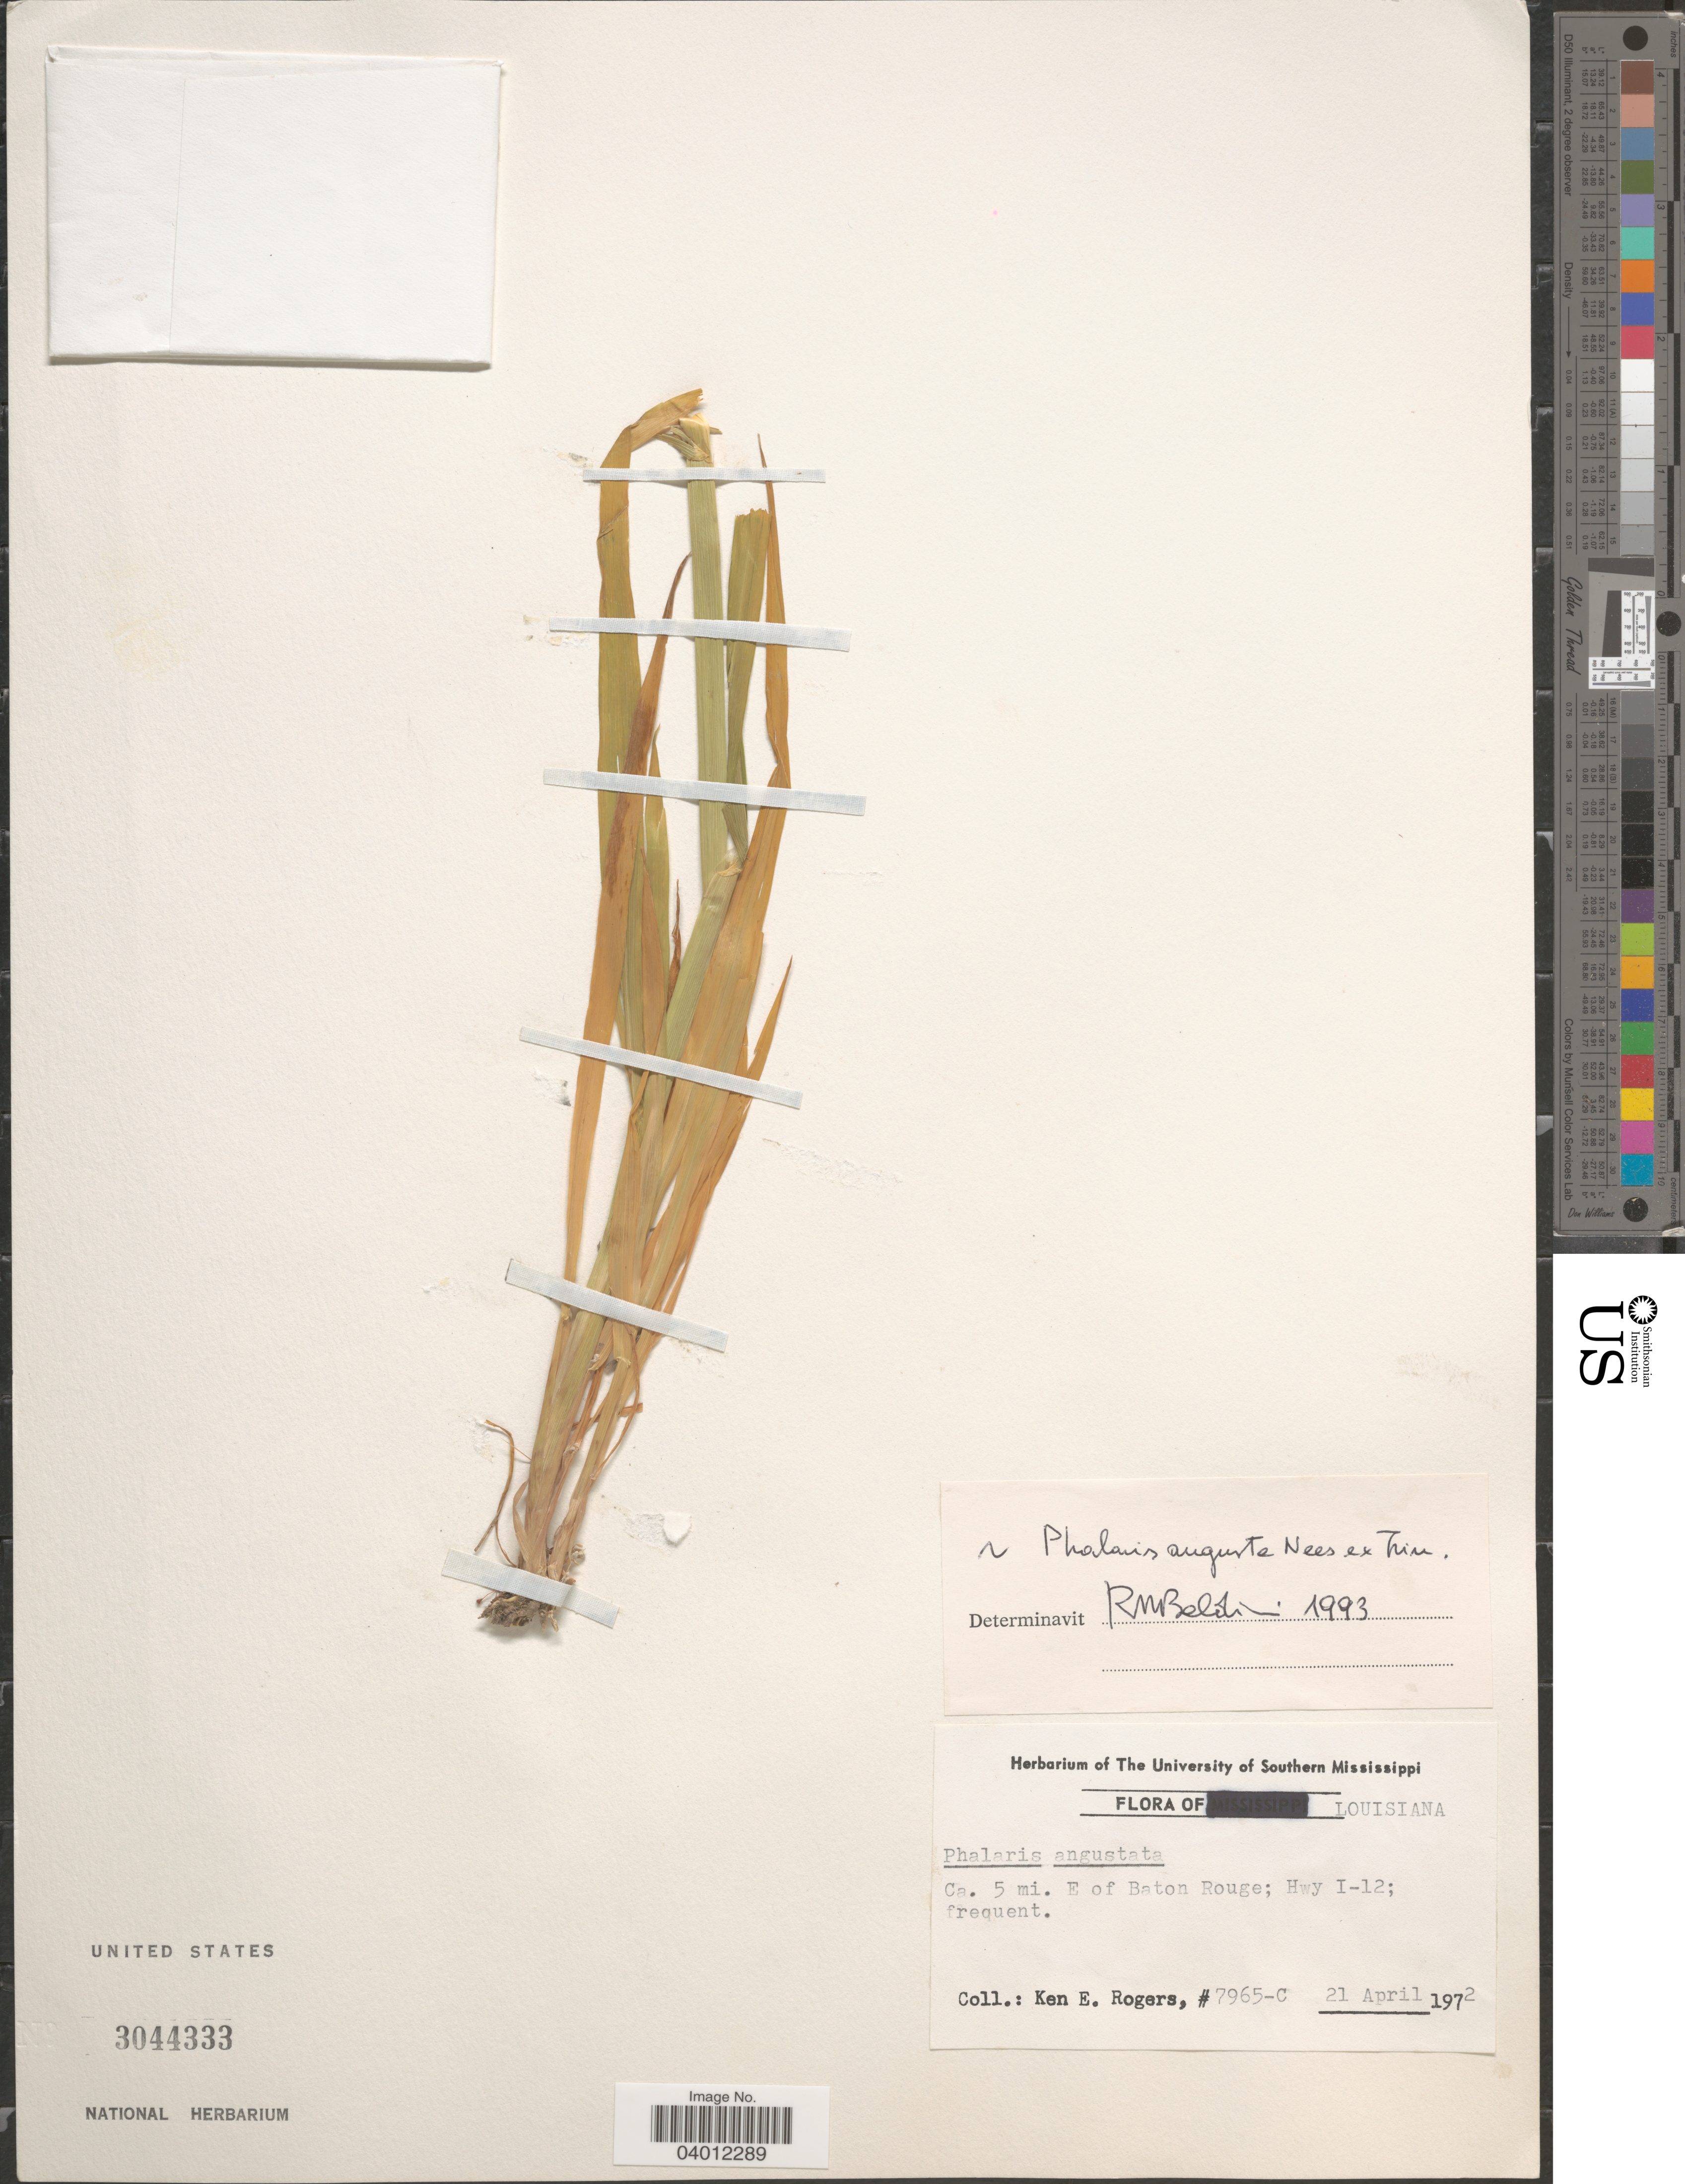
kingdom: Plantae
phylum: Tracheophyta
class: Liliopsida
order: Poales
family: Poaceae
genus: Phalaris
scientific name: Phalaris angusta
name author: Nees ex Trin.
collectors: K. Rogers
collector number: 7965-C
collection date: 1972-04-21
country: United States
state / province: Louisiana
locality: Ca. 5 mi. E of Baton Rouge; Hwy I-12.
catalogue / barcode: US 3044333